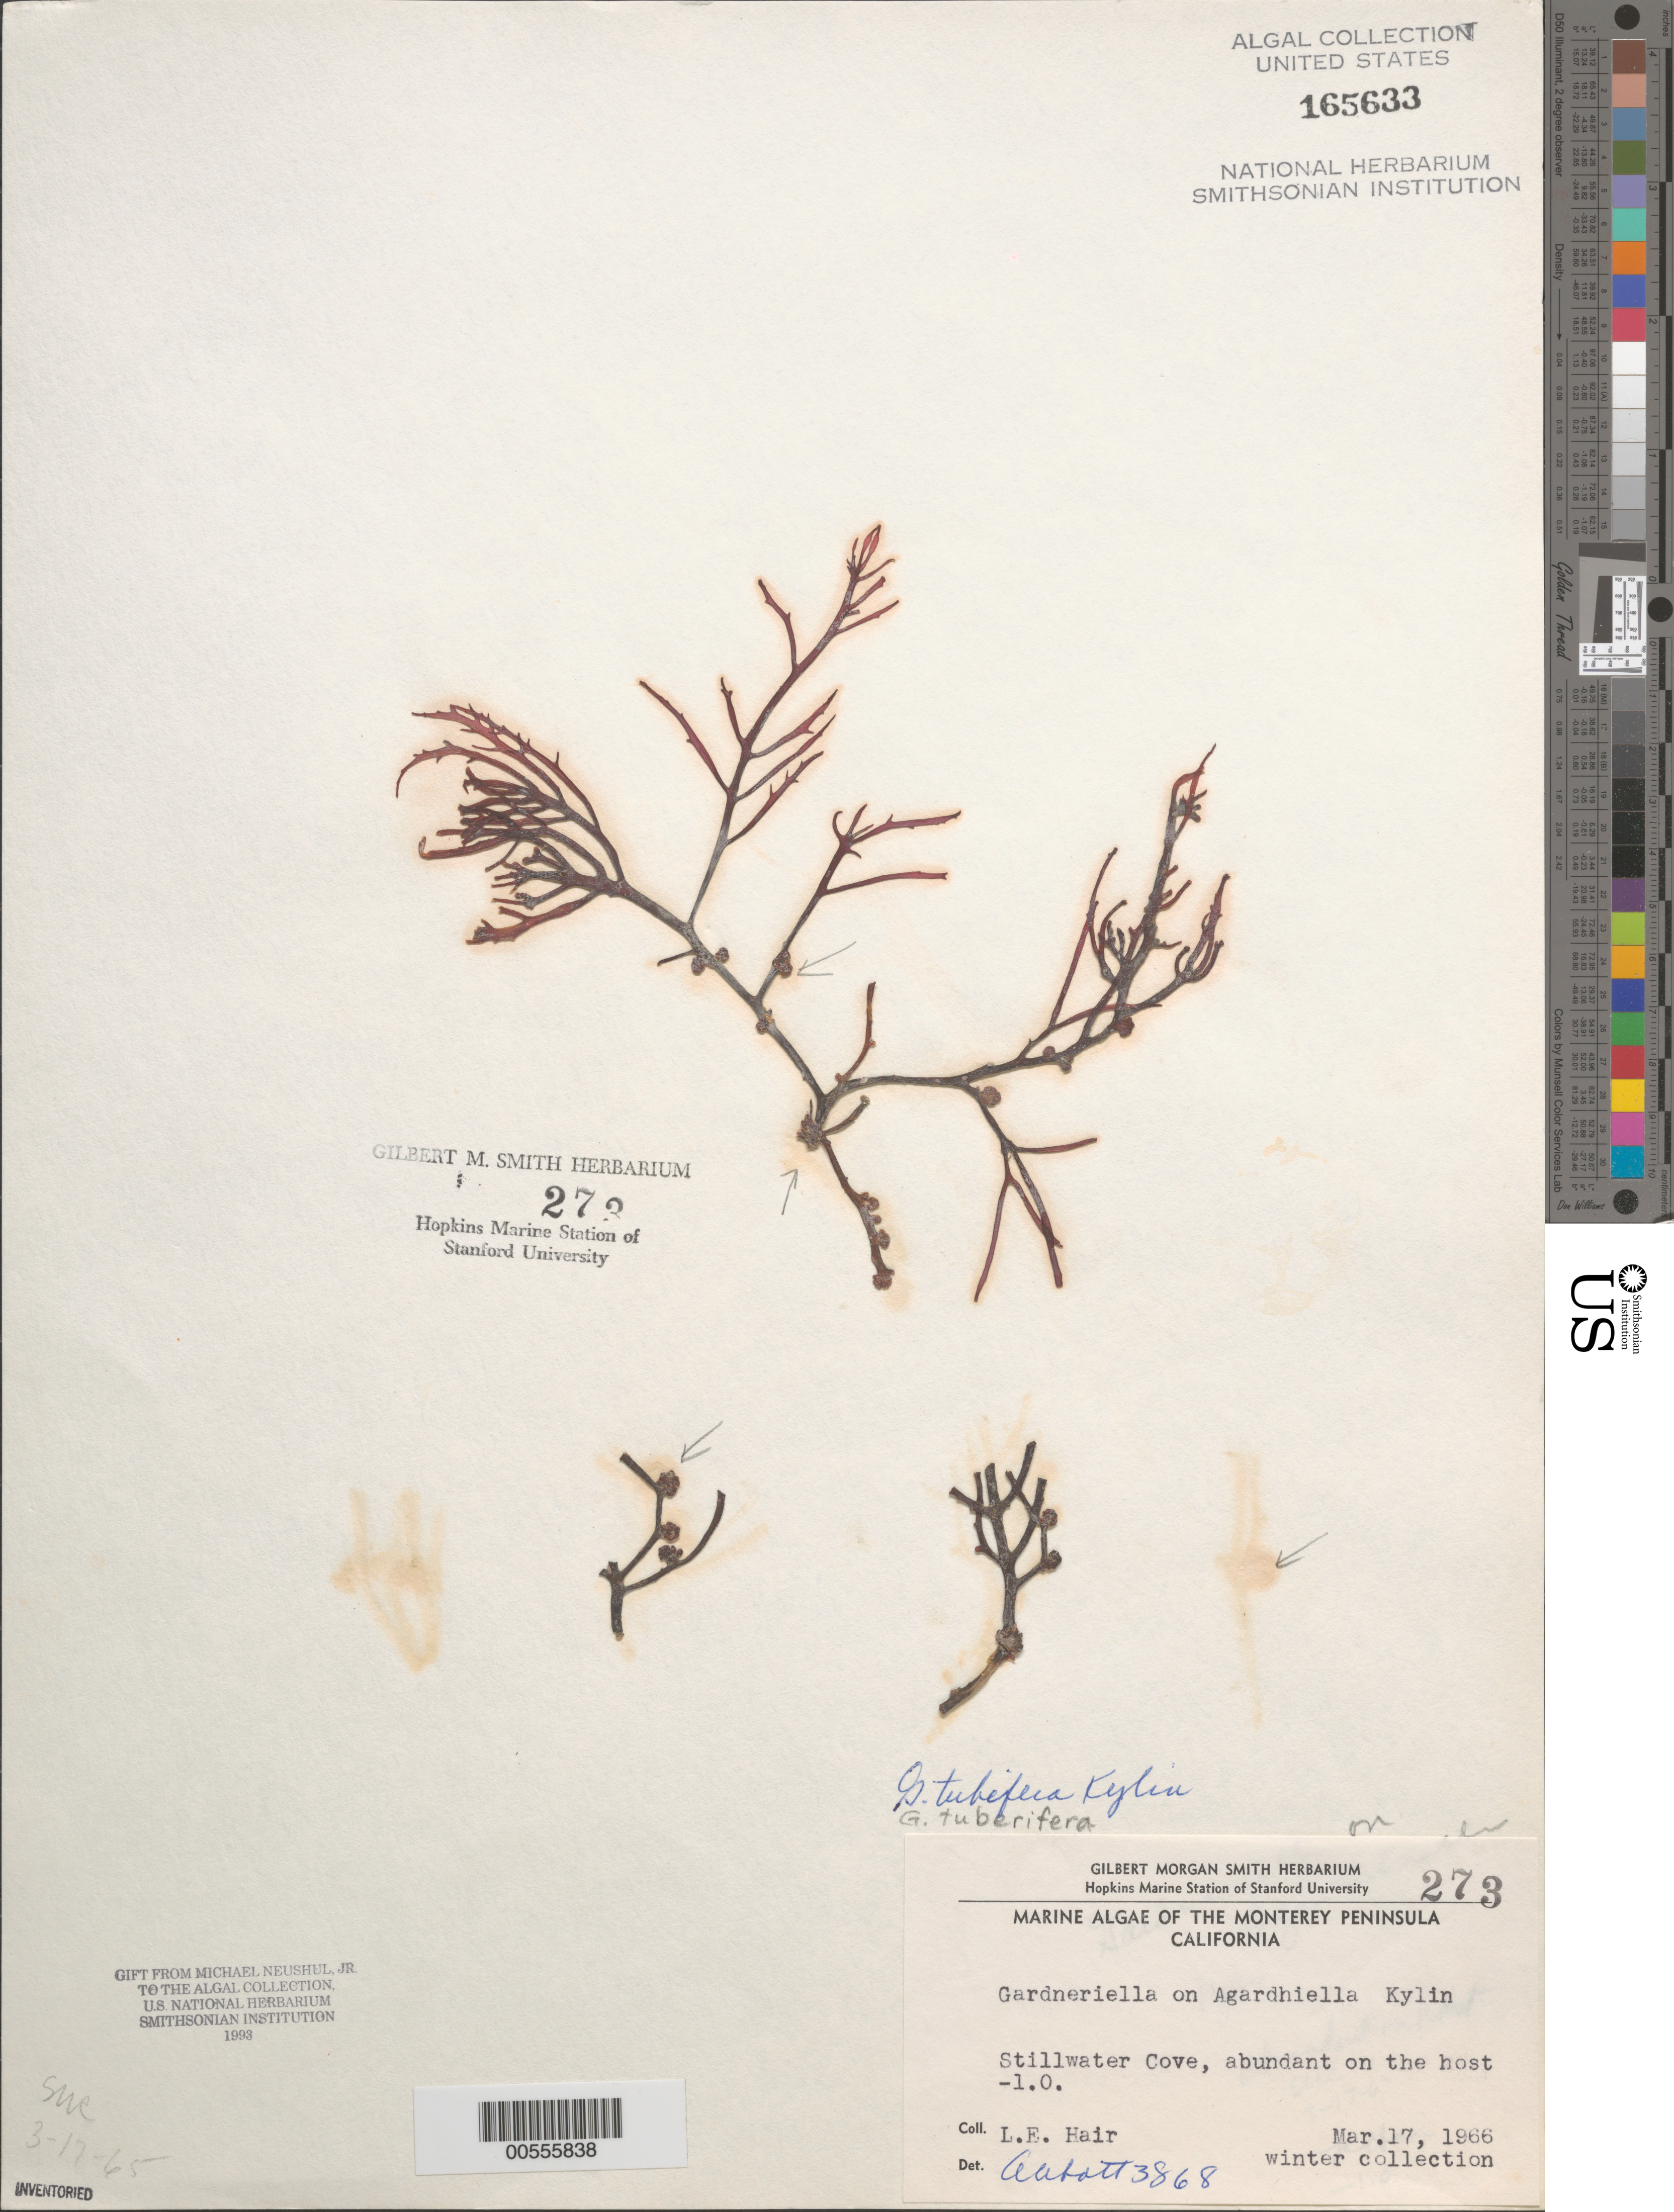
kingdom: Plantae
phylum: Rhodophyta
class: Florideophyceae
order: Gigartinales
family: Solieriaceae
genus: Gardneriella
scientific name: Gardneriella tuberifera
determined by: Abbott, Isabella A.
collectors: L. Hair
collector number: IAA 3868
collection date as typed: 17 Mar 1966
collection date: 1966-03-17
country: United States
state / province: California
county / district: Monterey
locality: Stillwater Cove, Monterey Peninsula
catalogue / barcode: US 165633